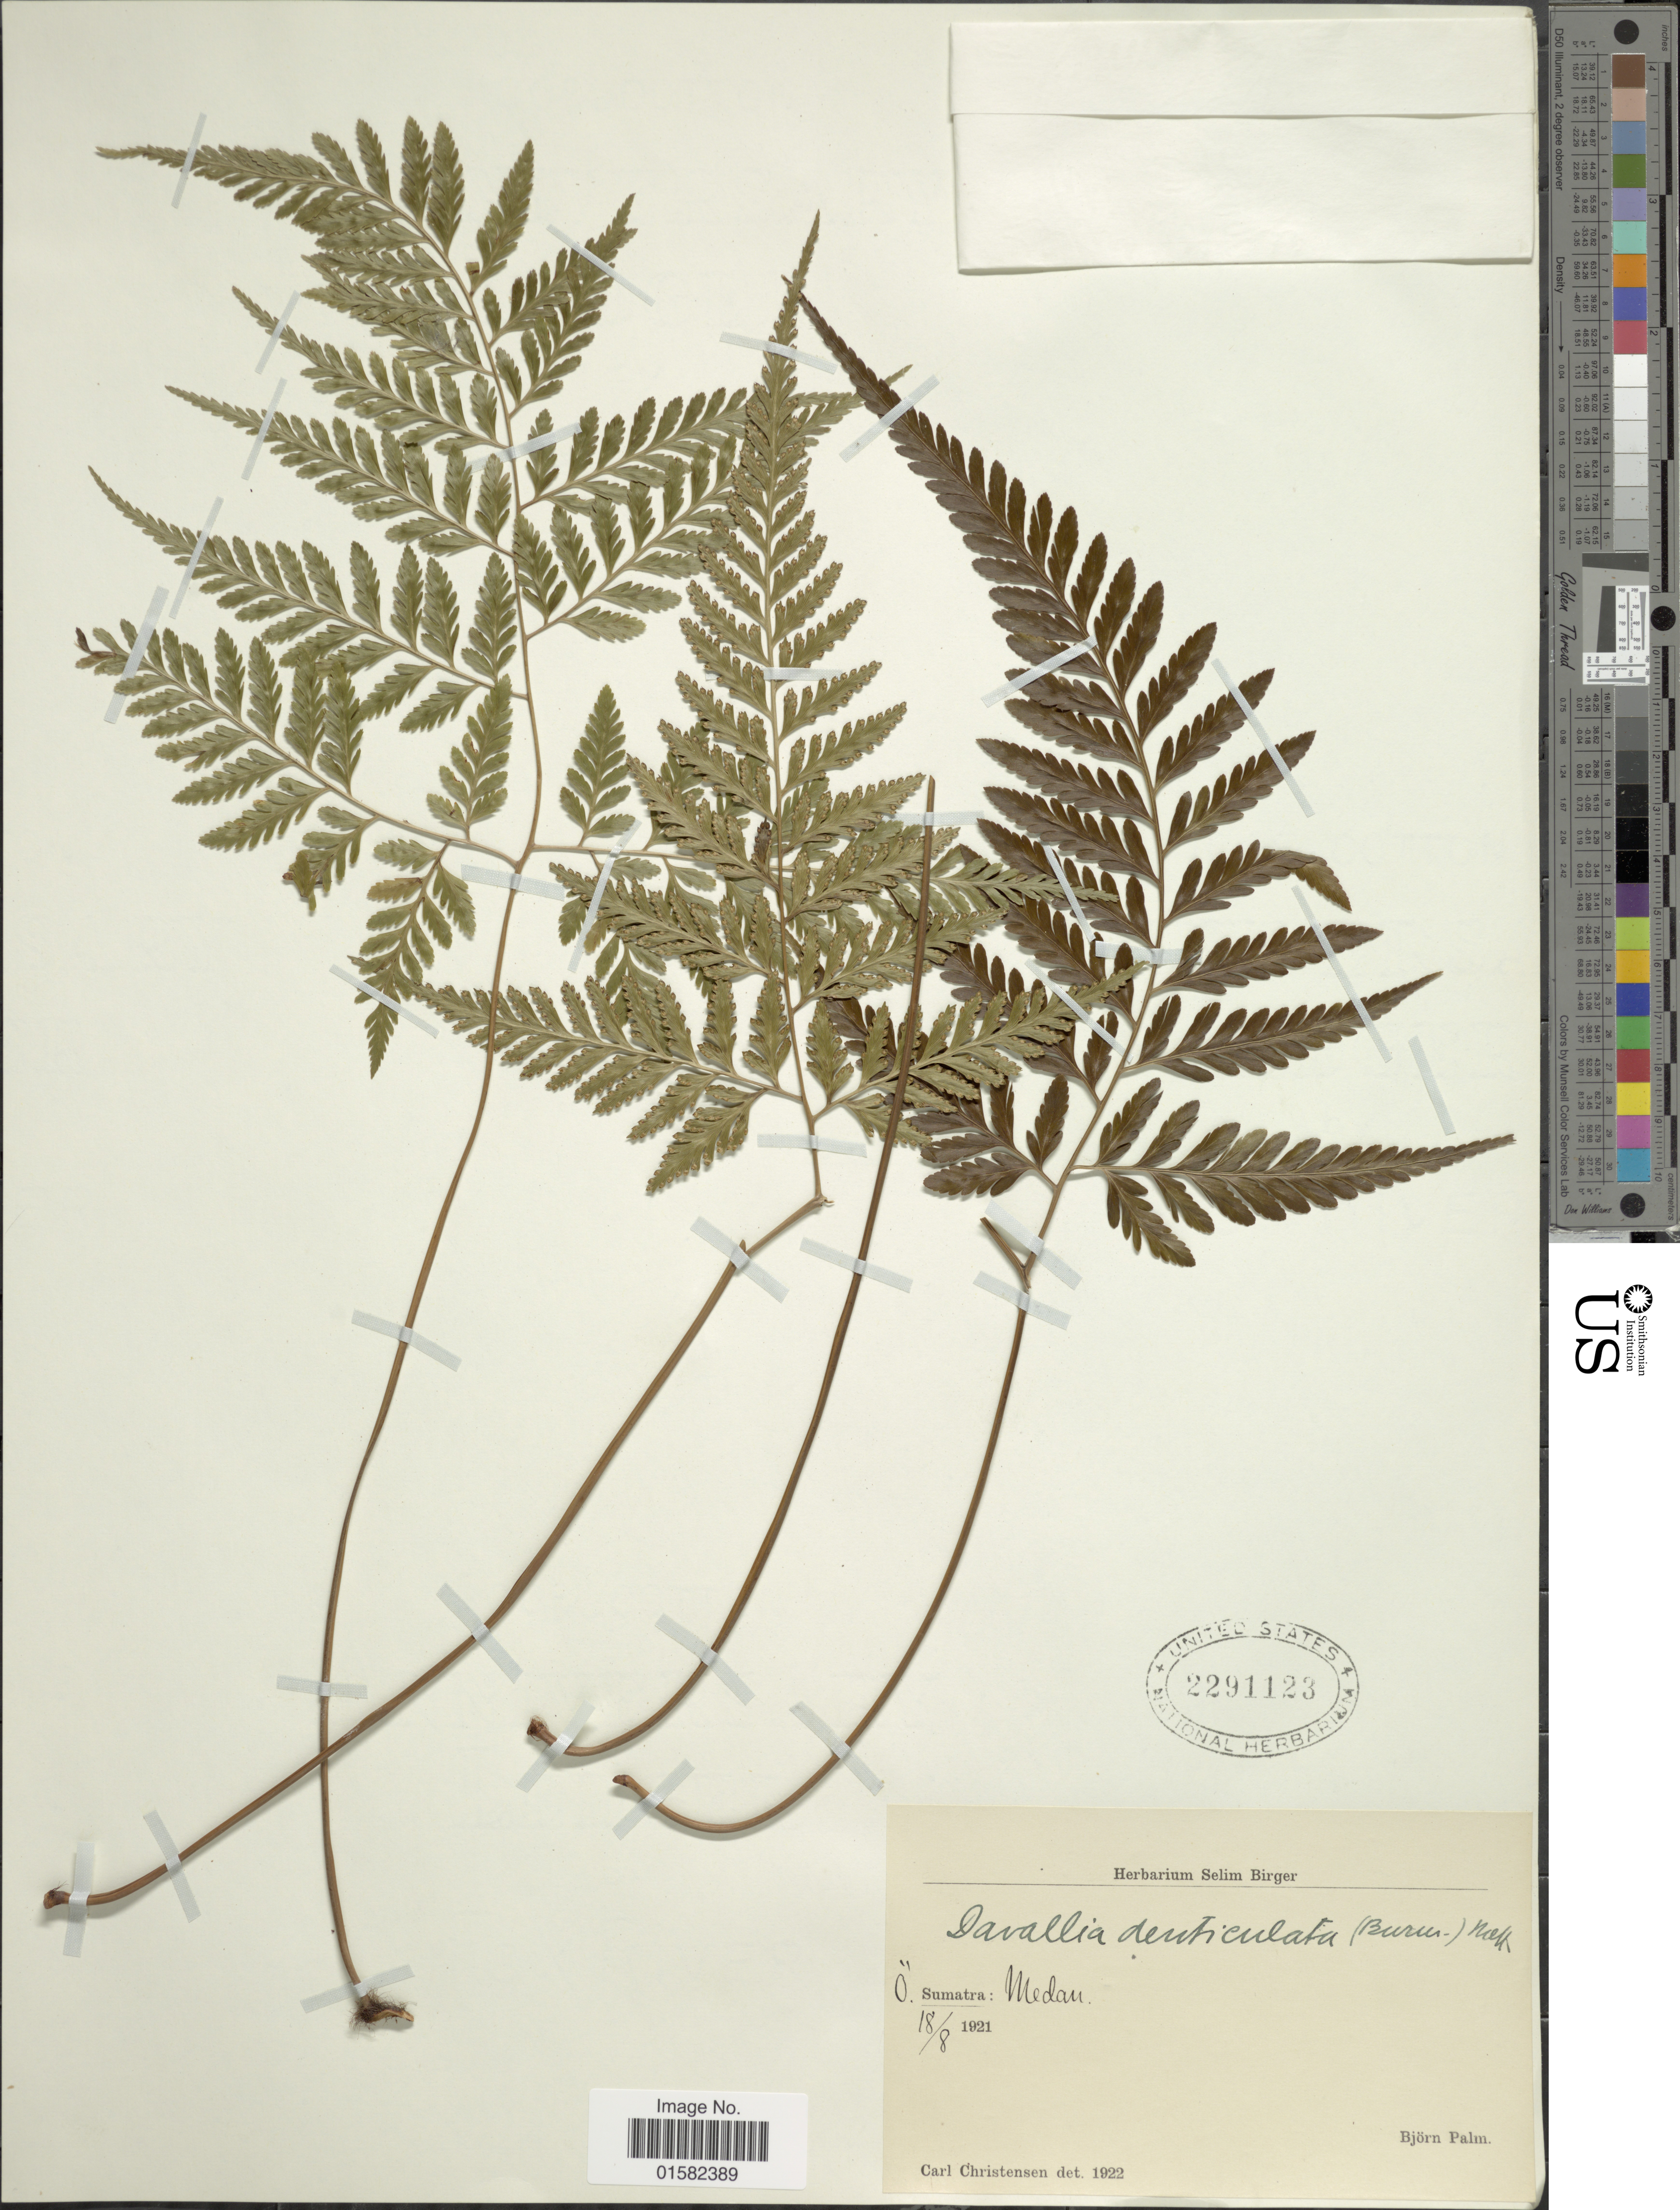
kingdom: Plantae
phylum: Tracheophyta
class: Polypodiopsida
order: Polypodiales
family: Davalliaceae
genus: Wibelia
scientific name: Wibelia denticulata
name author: (Burm. f.) M. Kato & Tsutsumi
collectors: B. Palm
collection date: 1921-08-18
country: Indonesia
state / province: Sumatra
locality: Ö. Sumatra: Medan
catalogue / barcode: US 2291123